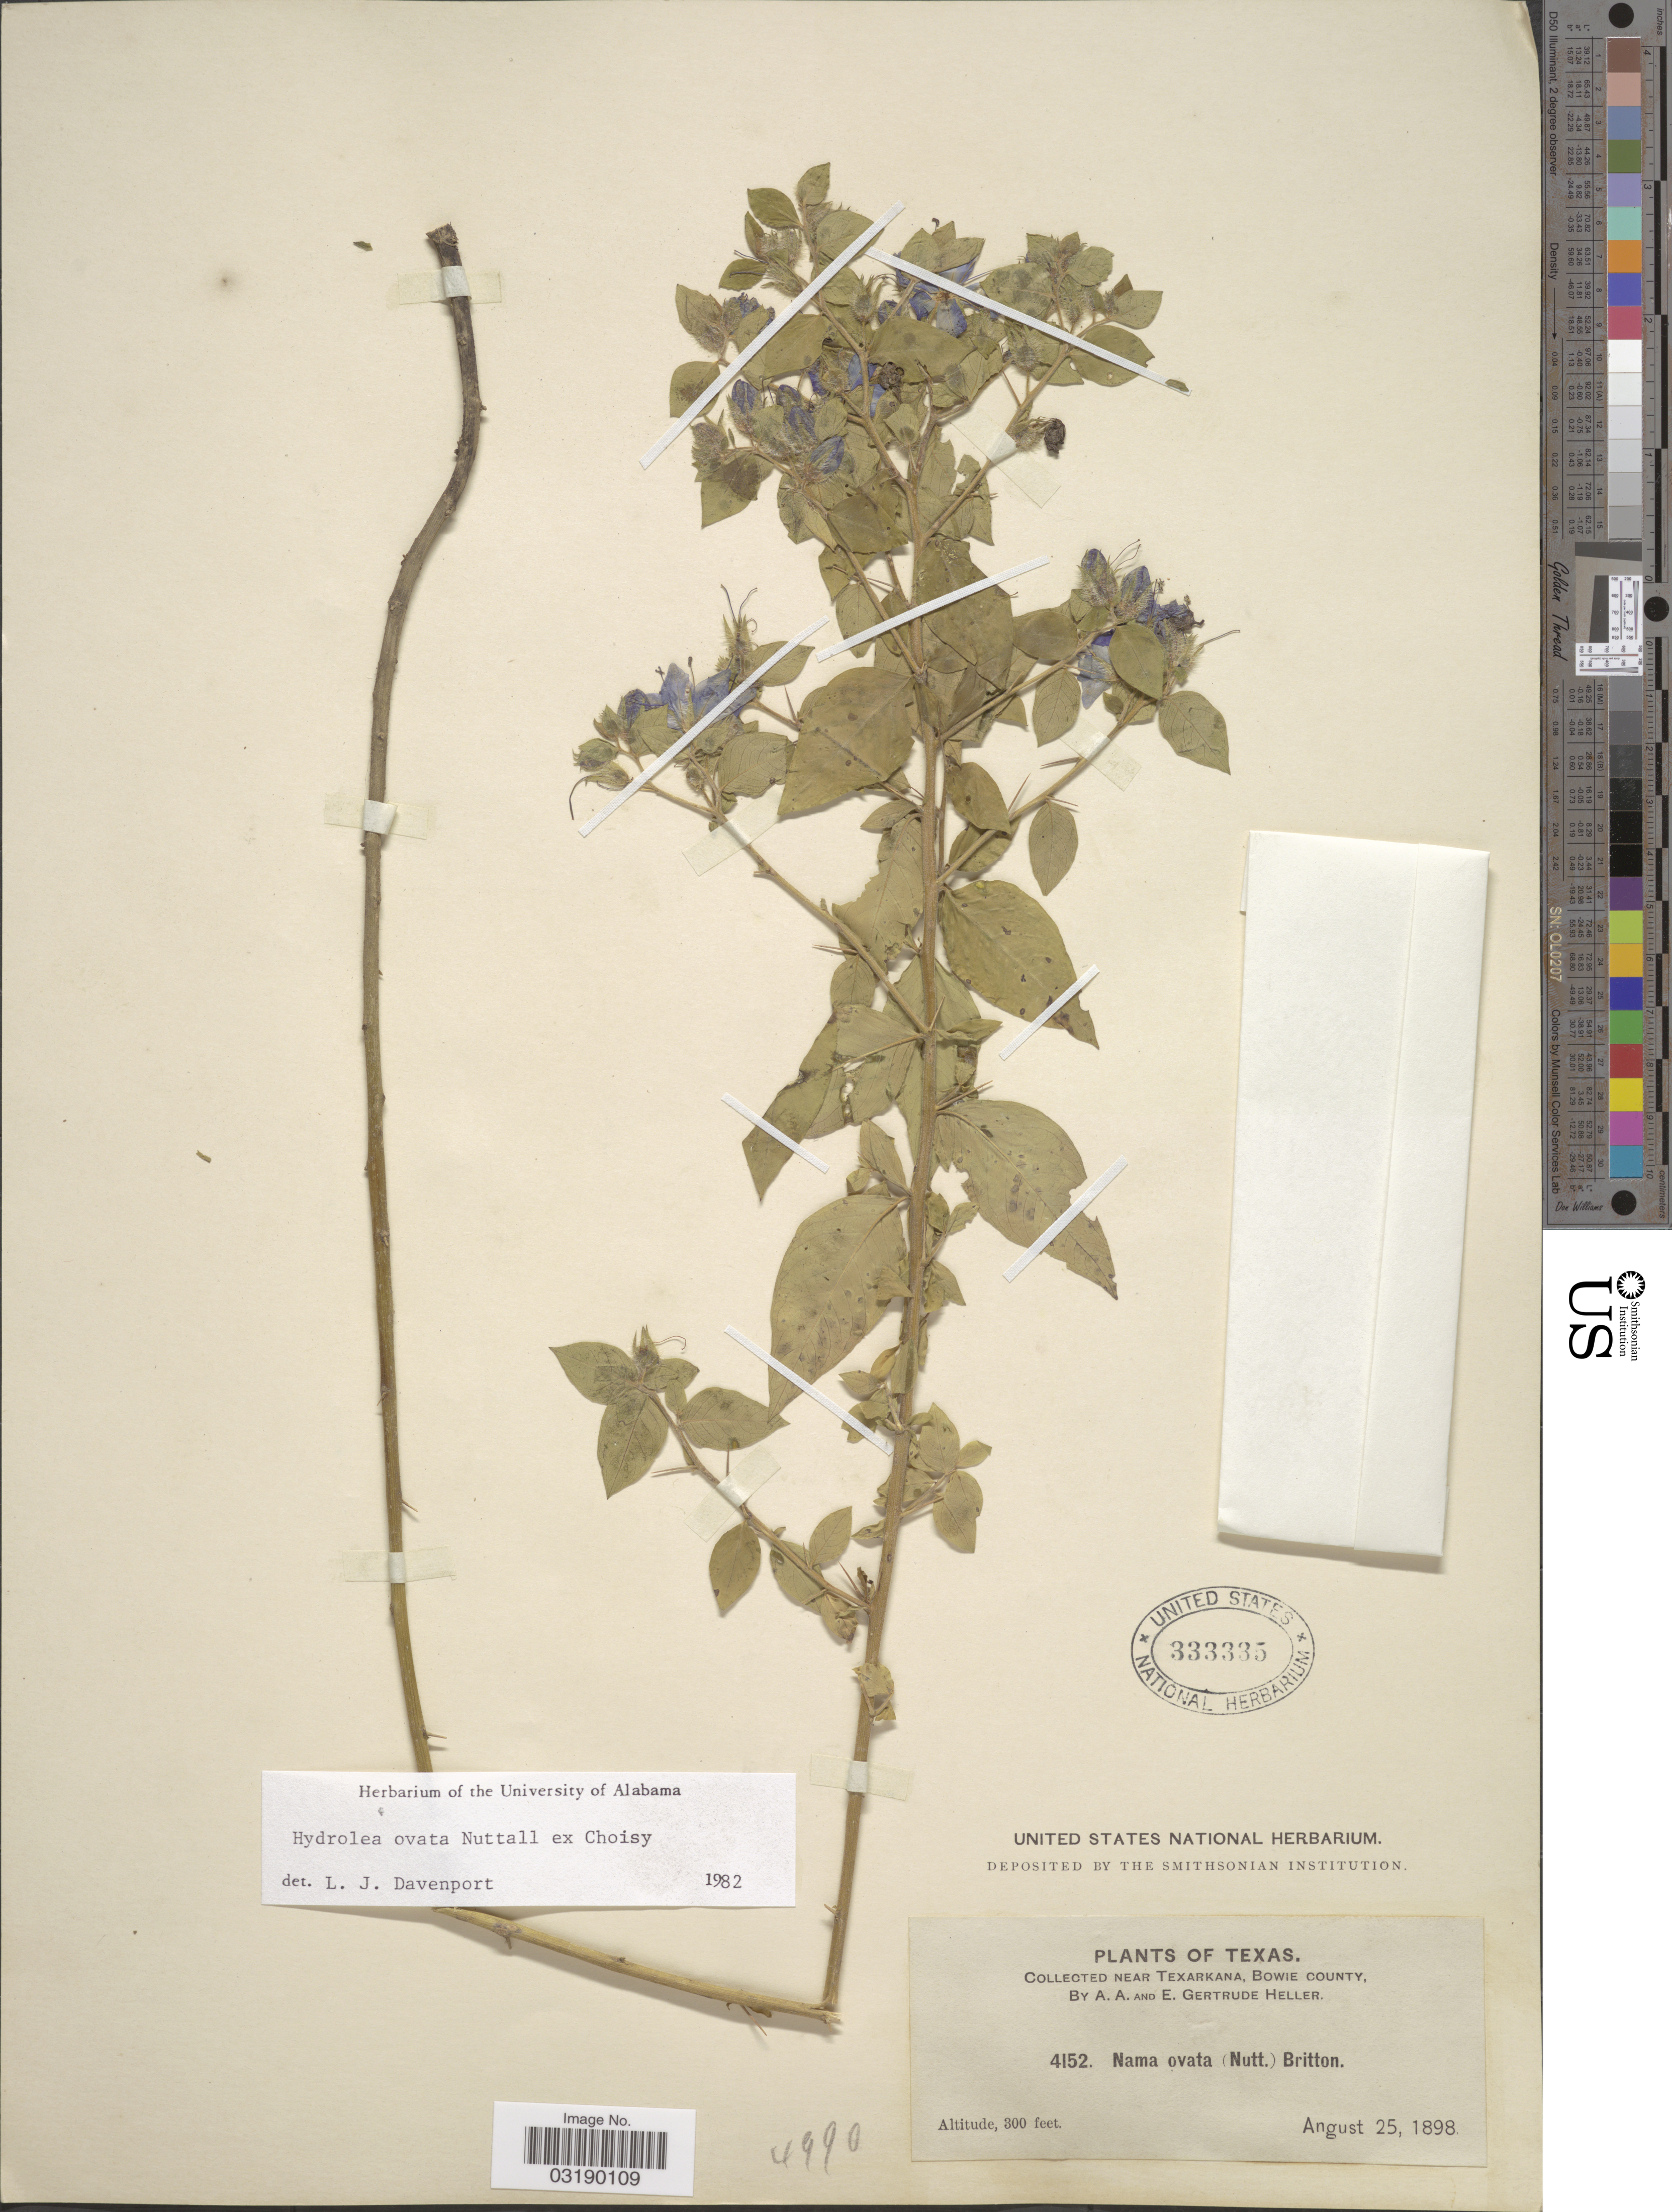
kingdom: Plantae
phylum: Tracheophyta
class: Magnoliopsida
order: Solanales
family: Hydroleaceae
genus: Hydrolea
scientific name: Hydrolea ovata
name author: Nutt. ex Choisy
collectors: A. A. Heller & E. Gertrude Heller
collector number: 4152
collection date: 1898-08-25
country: United States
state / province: Texas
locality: Near Texarkana, Bowie County.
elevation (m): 91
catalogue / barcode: US 333335